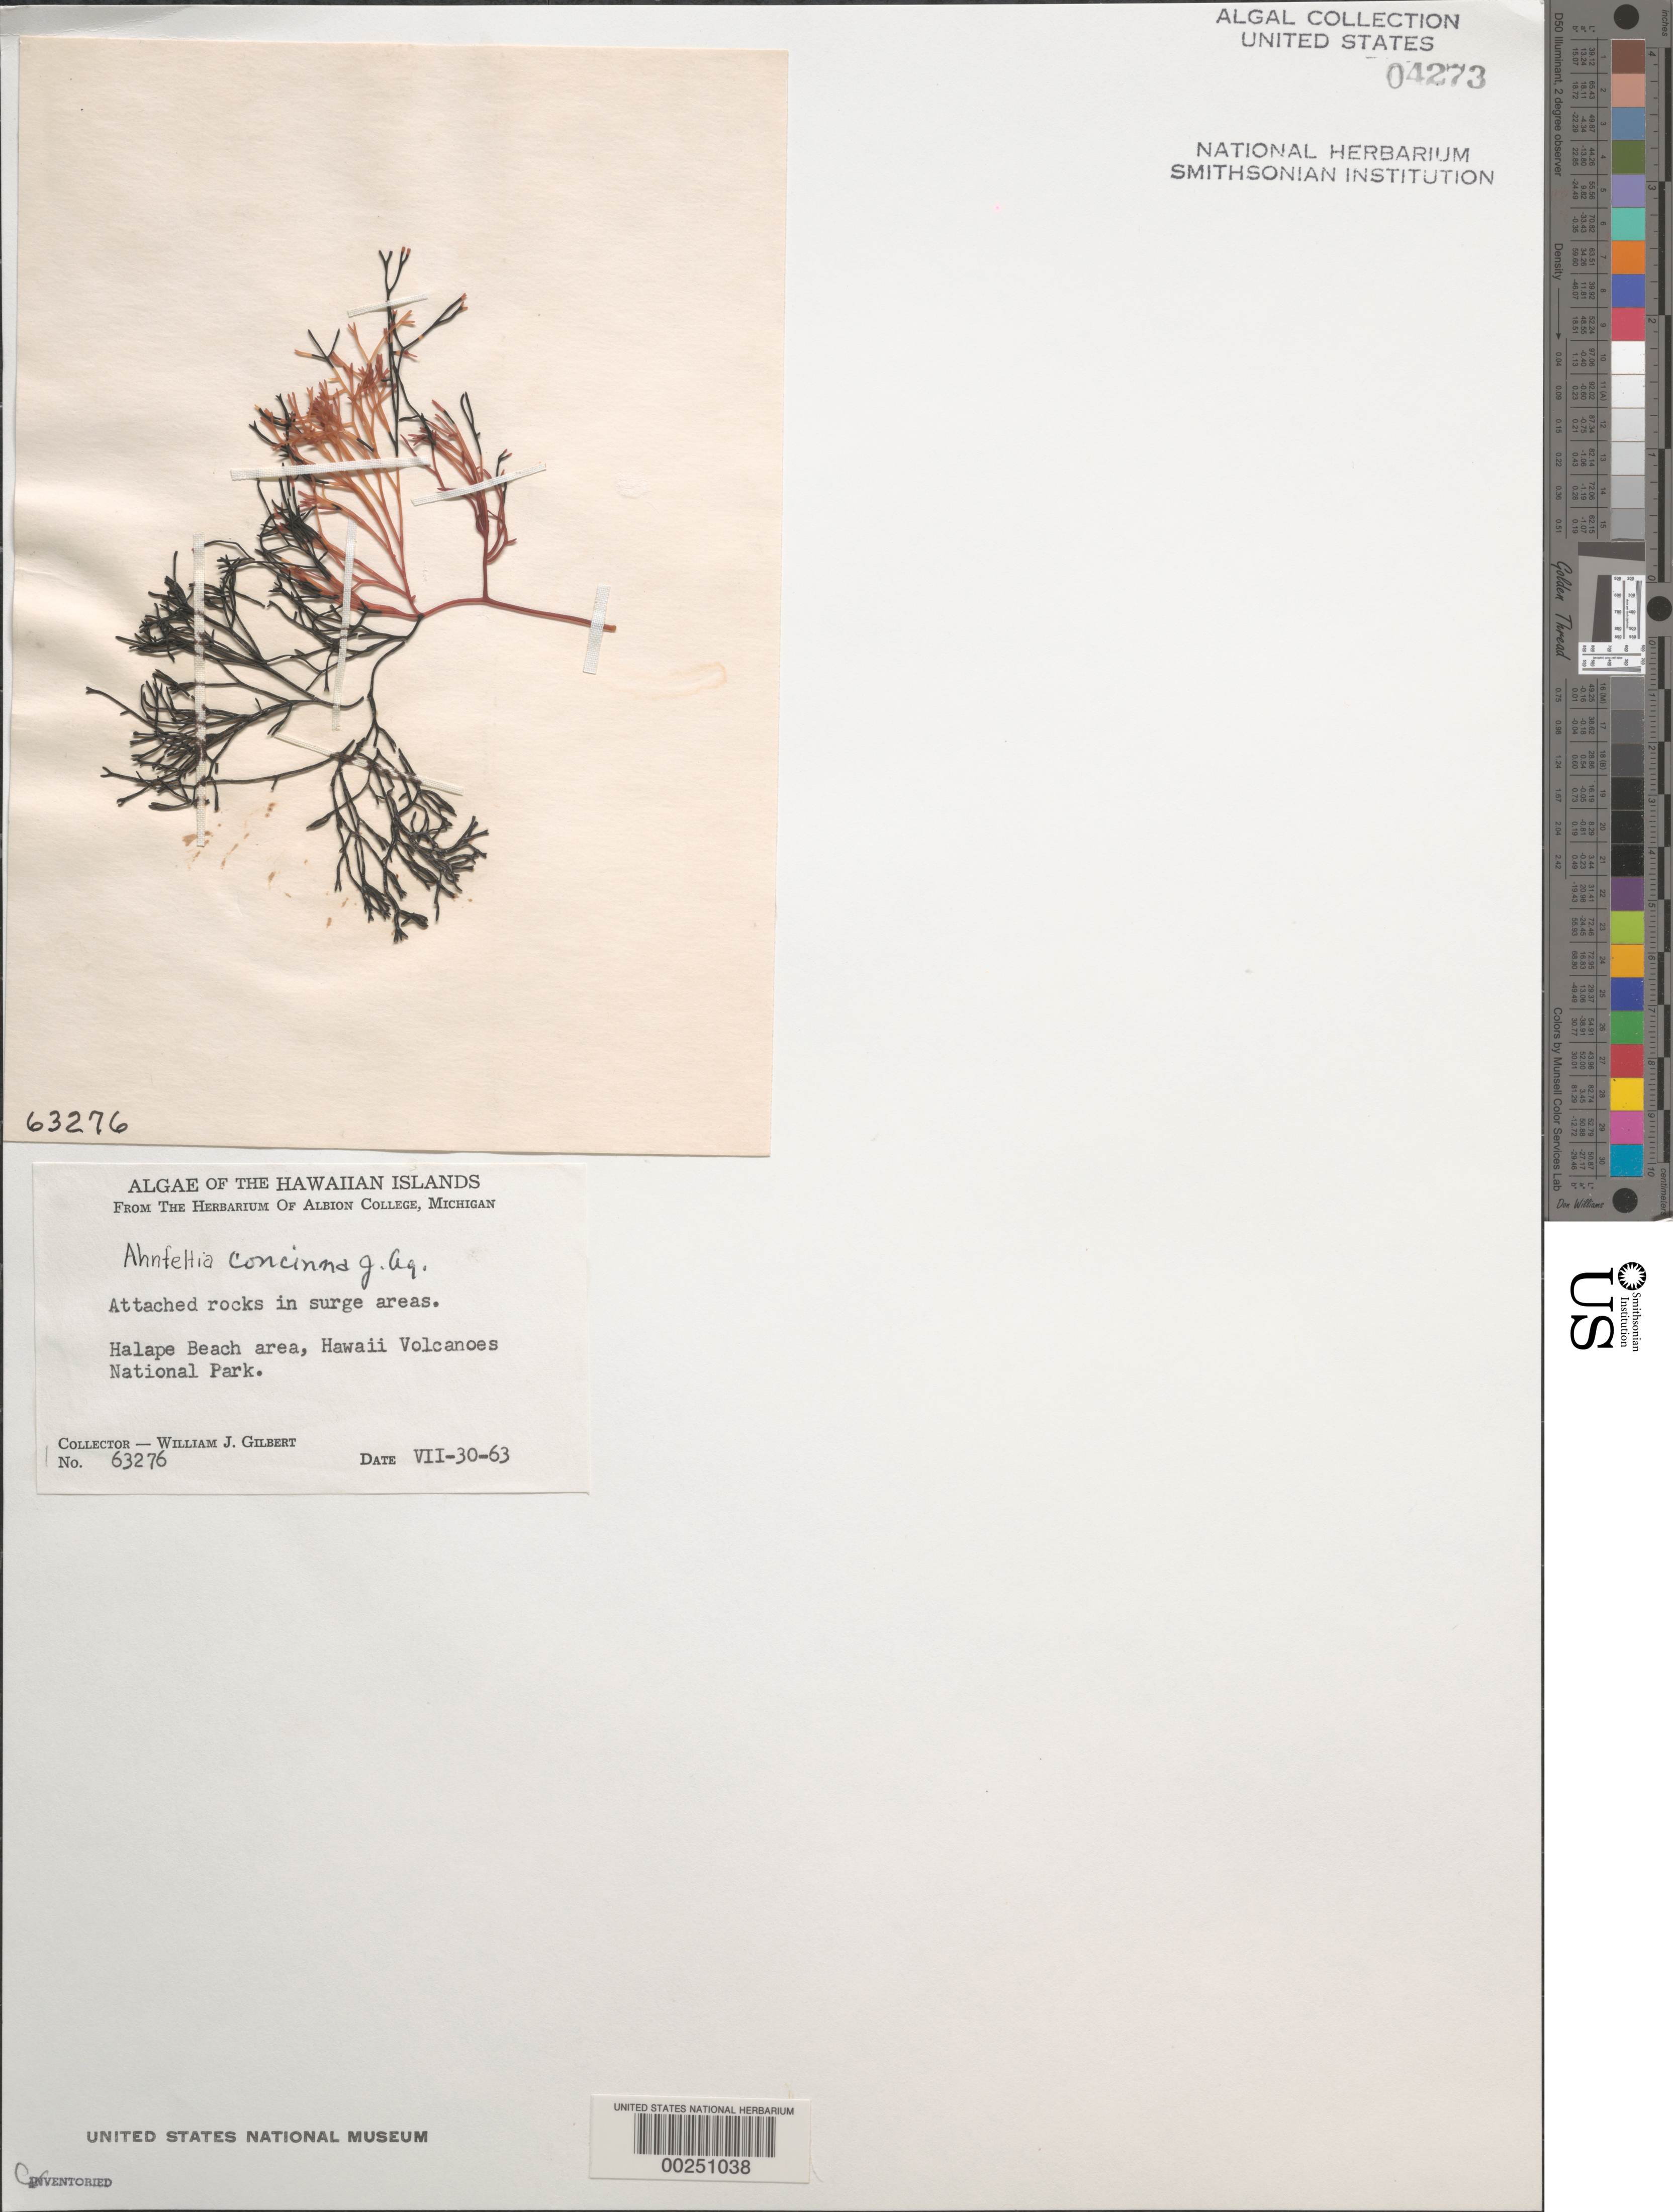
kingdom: Plantae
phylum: Rhodophyta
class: Florideophyceae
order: Gigartinales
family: Phyllophoraceae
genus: Gymnogongrus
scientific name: Gymnogongrus durvillei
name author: (Bory) M.S.Calderon & S.M. Boo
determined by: Algae name updating Project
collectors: W. J. Gilbert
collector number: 63276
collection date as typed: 30 Jul 1963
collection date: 1963-07-30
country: United States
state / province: Hawaii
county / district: Hawaii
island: Hawaii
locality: Hawaii Volcanoes National Park, Halape Beach area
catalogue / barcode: US 4273